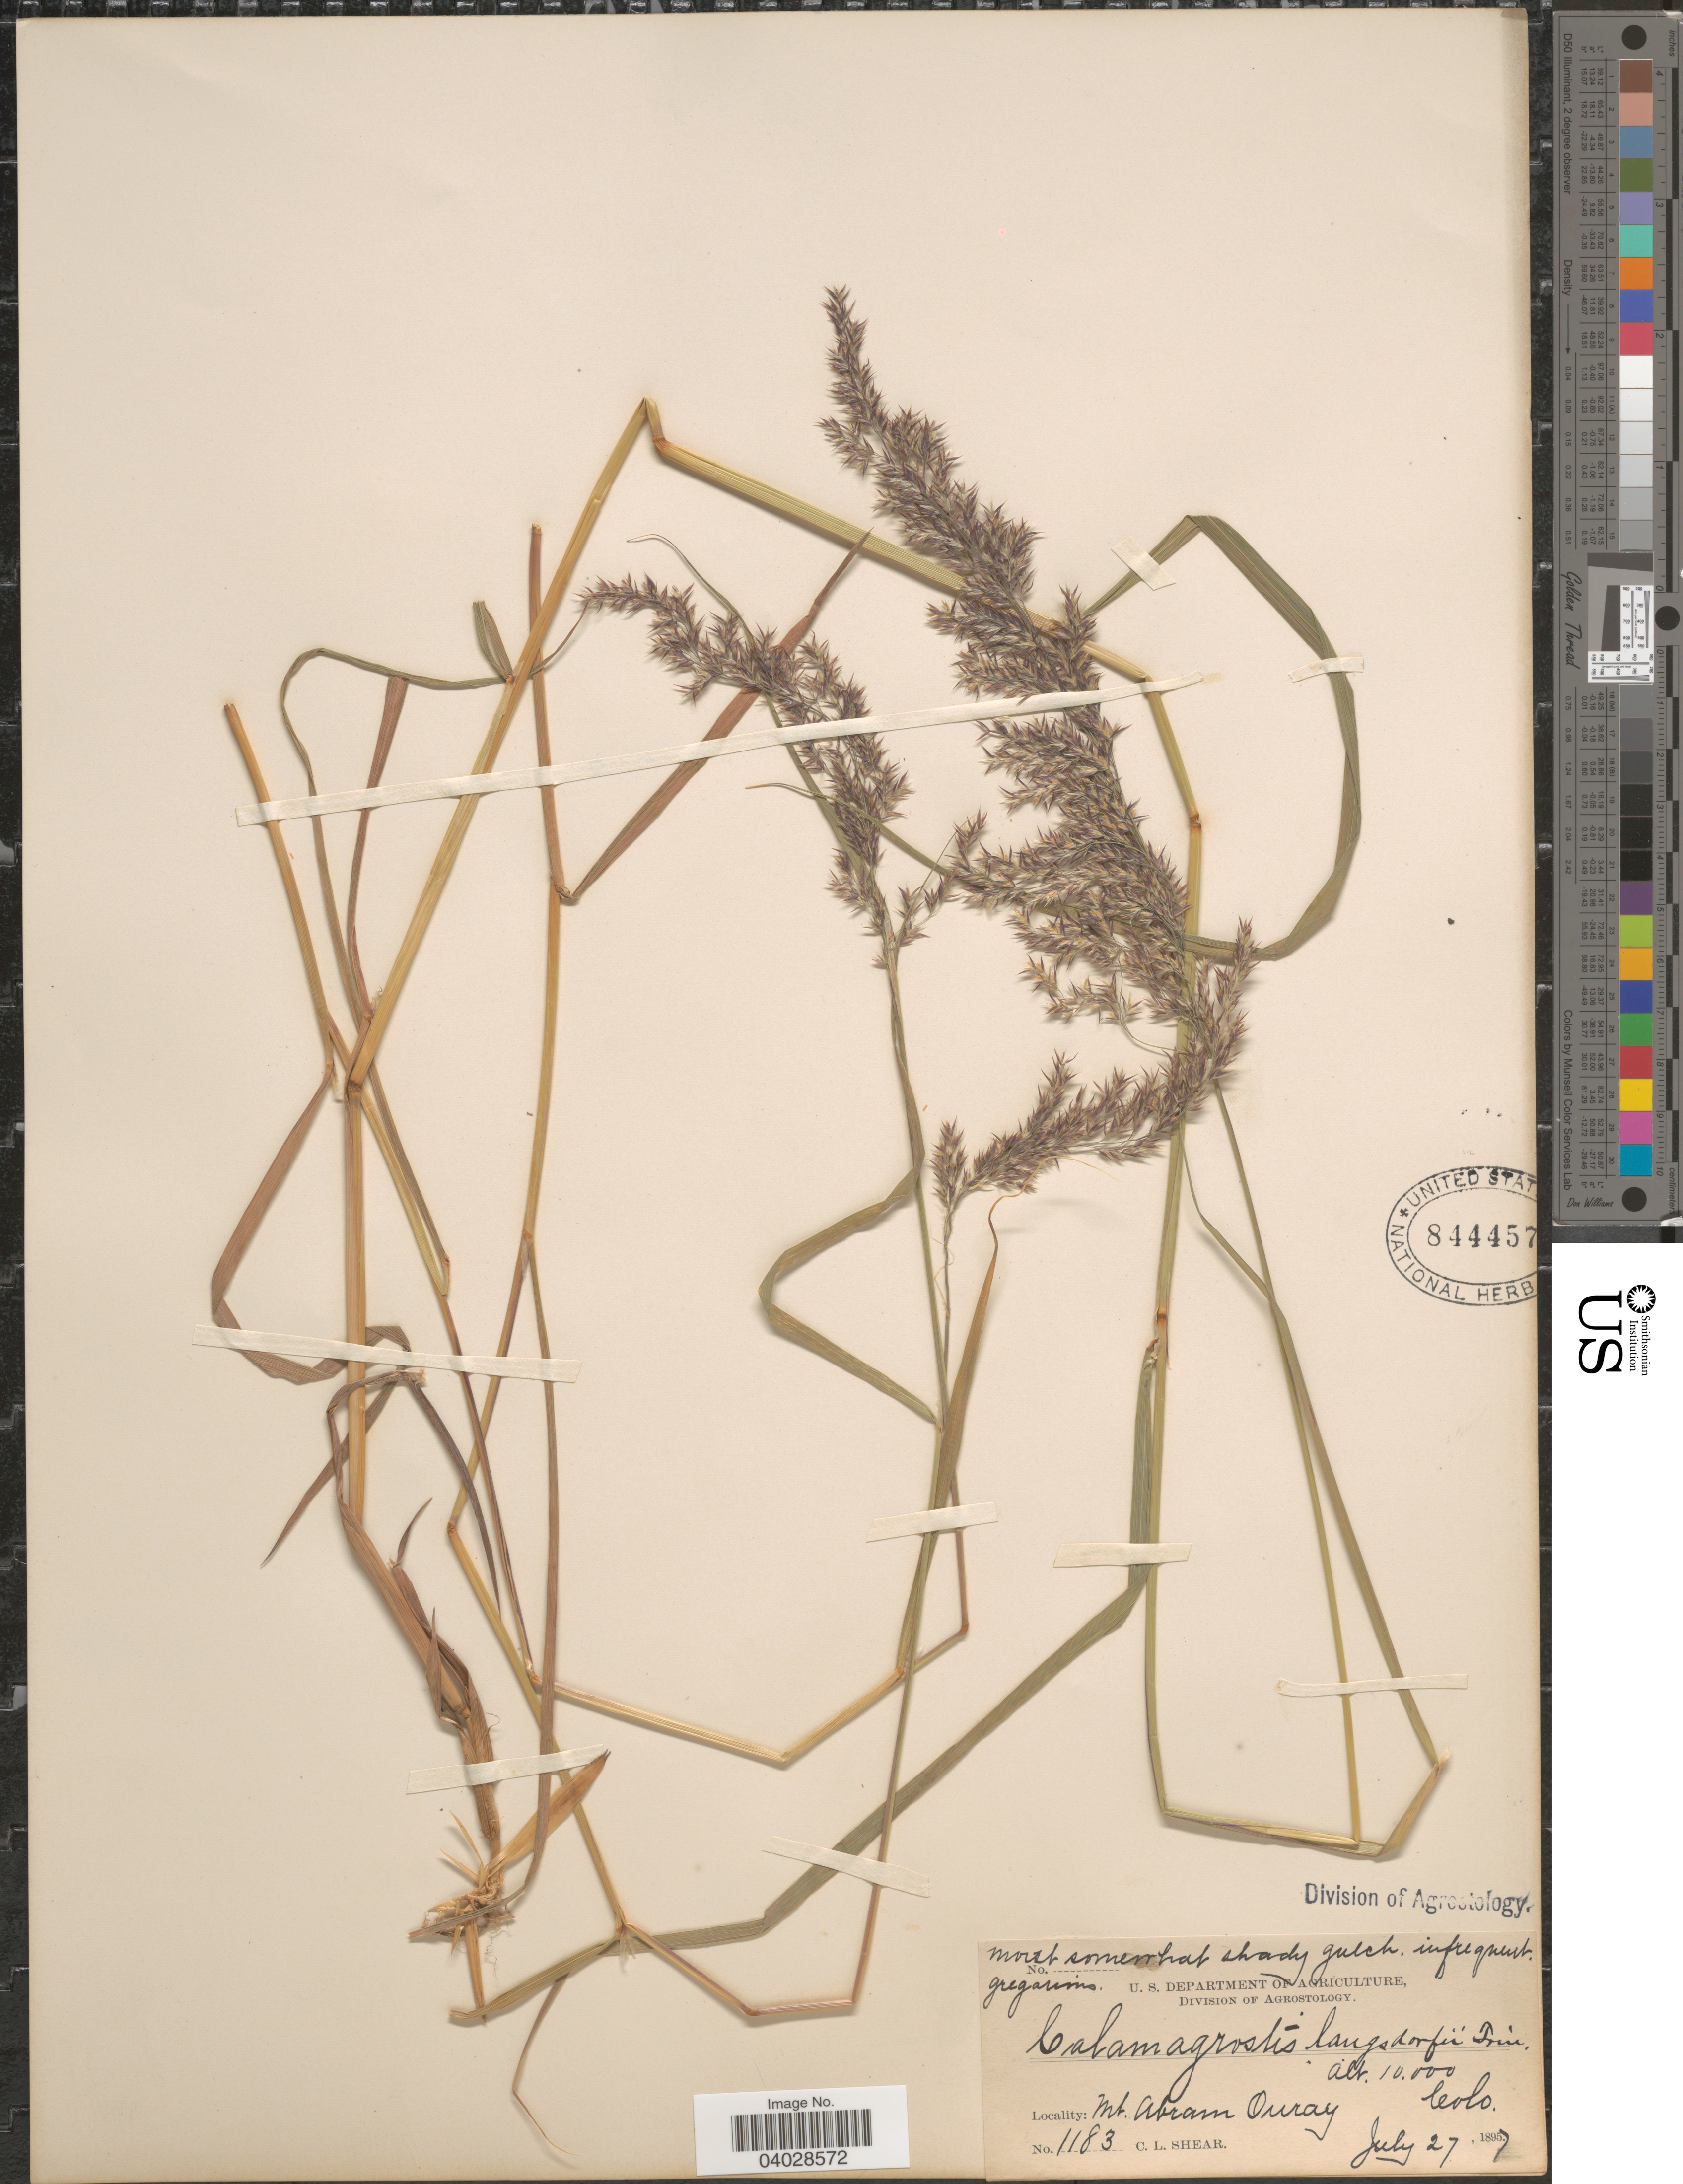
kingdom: Plantae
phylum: Tracheophyta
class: Liliopsida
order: Poales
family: Poaceae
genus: Calamagrostis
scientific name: Calamagrostis canadensis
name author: (Michx.) P. Beauv.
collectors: C. L. Shear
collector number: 1183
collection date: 1897-07-27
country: United States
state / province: Colorado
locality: Mt. Abram Ouray.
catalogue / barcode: US 844457